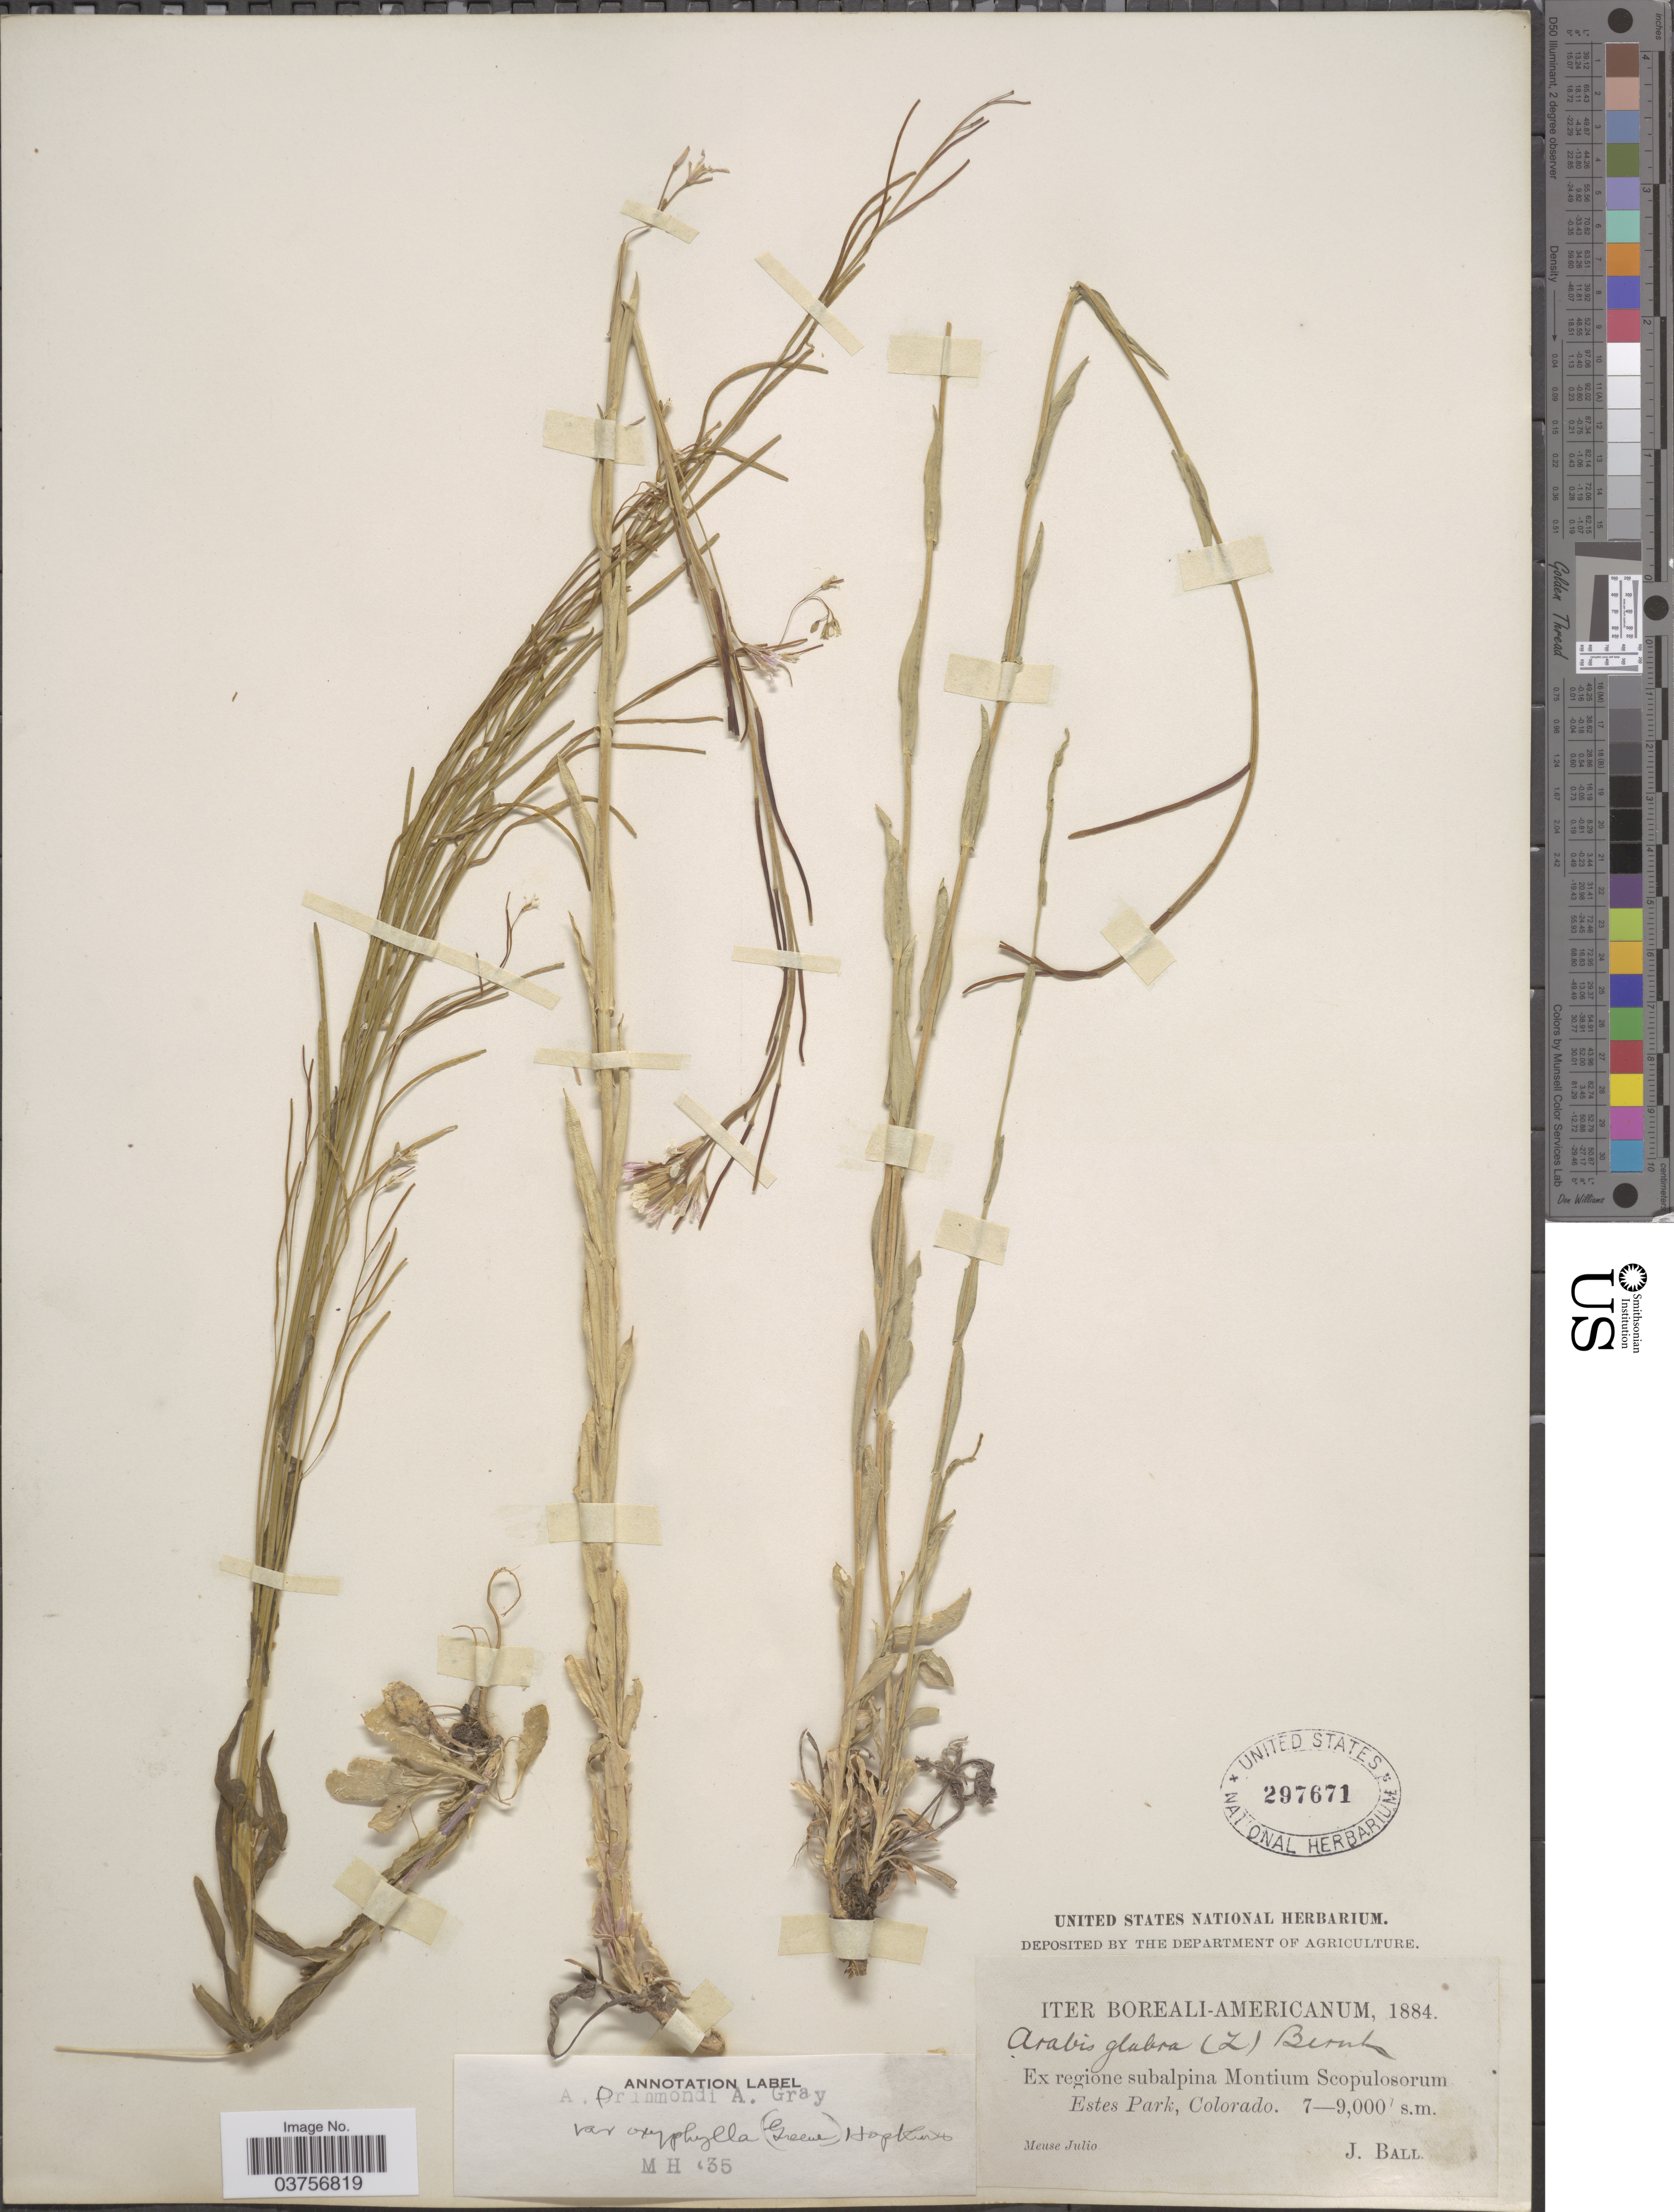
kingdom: Plantae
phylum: Tracheophyta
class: Magnoliopsida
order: Brassicales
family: Brassicaceae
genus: Arabis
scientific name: Arabis drummondii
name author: A. Gray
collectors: J. Ball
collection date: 1884-07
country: United States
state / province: Colorado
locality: Iter Boreali-Americanum. Ex regione subalpina Montium Scopulosorum. Estes Park.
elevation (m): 2134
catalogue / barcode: US 297671